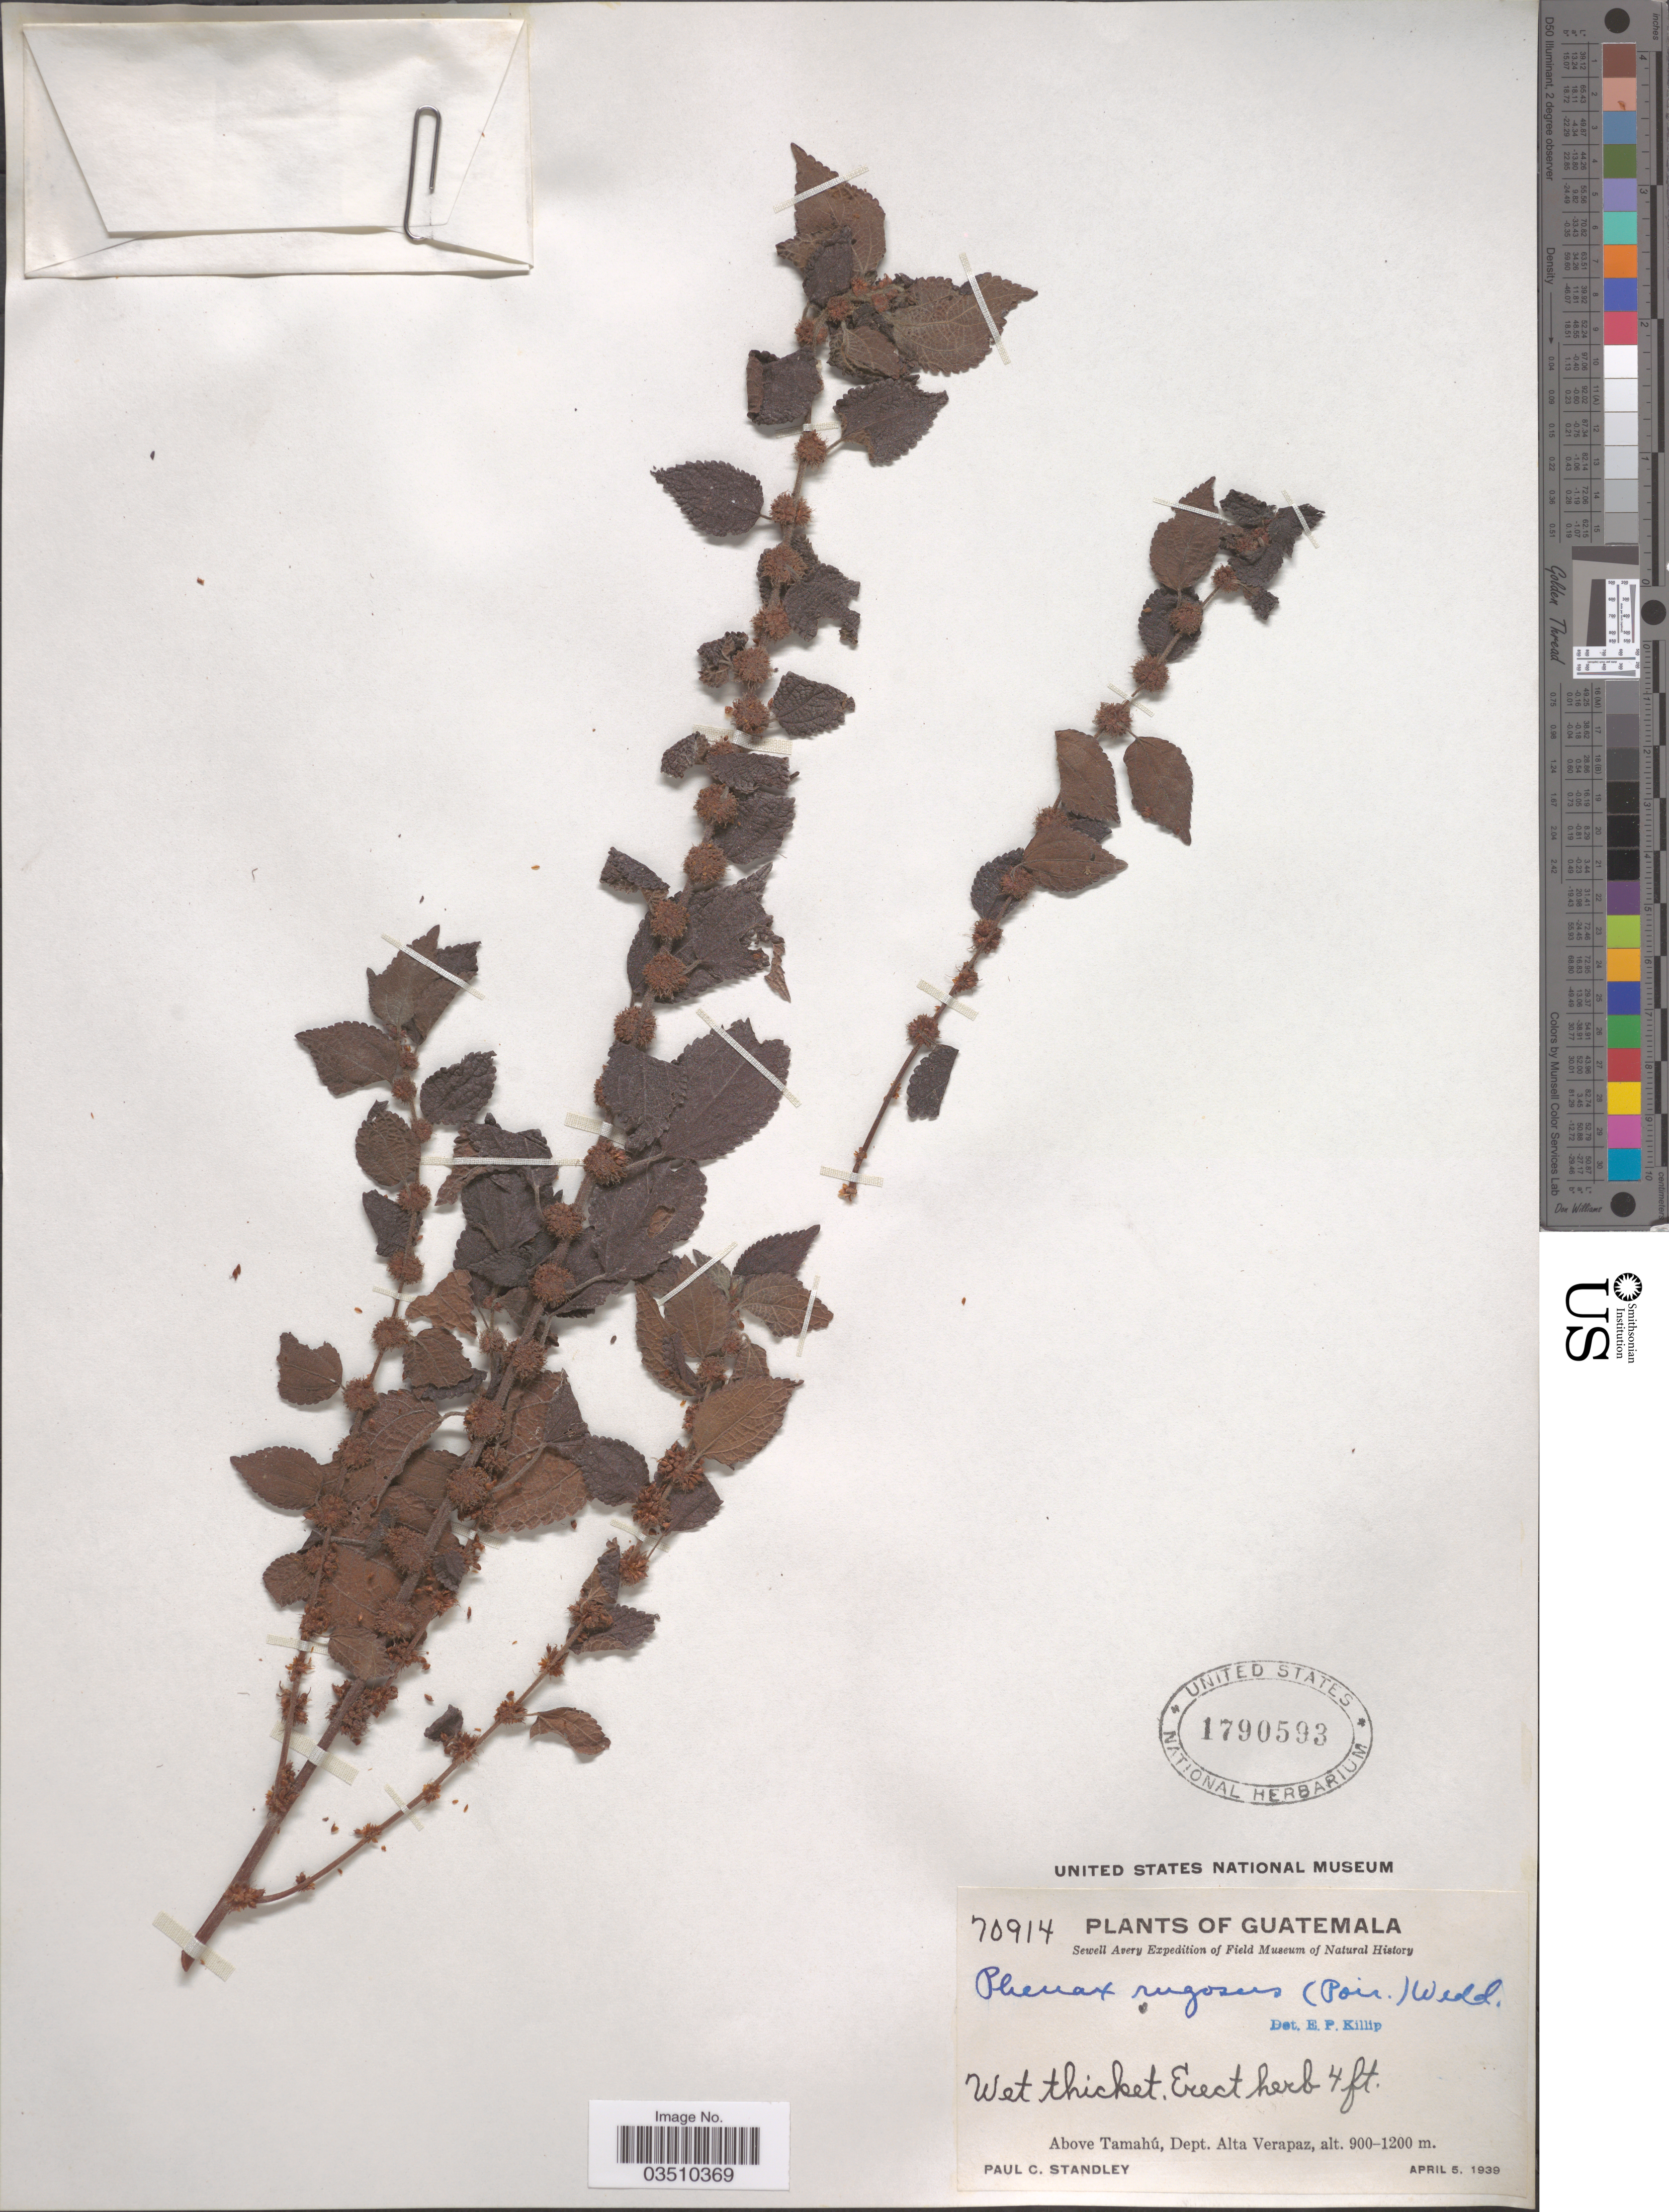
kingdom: Plantae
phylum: Tracheophyta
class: Magnoliopsida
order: Rosales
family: Urticaceae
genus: Phenax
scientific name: Phenax rugosus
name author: (Poir.) Wedd.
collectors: P. C. Standley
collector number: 70914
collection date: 1939-04-05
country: Guatemala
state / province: Alta Verapaz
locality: Above Tamahú, Dept. Alta Verapaz.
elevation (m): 900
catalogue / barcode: US 1790593